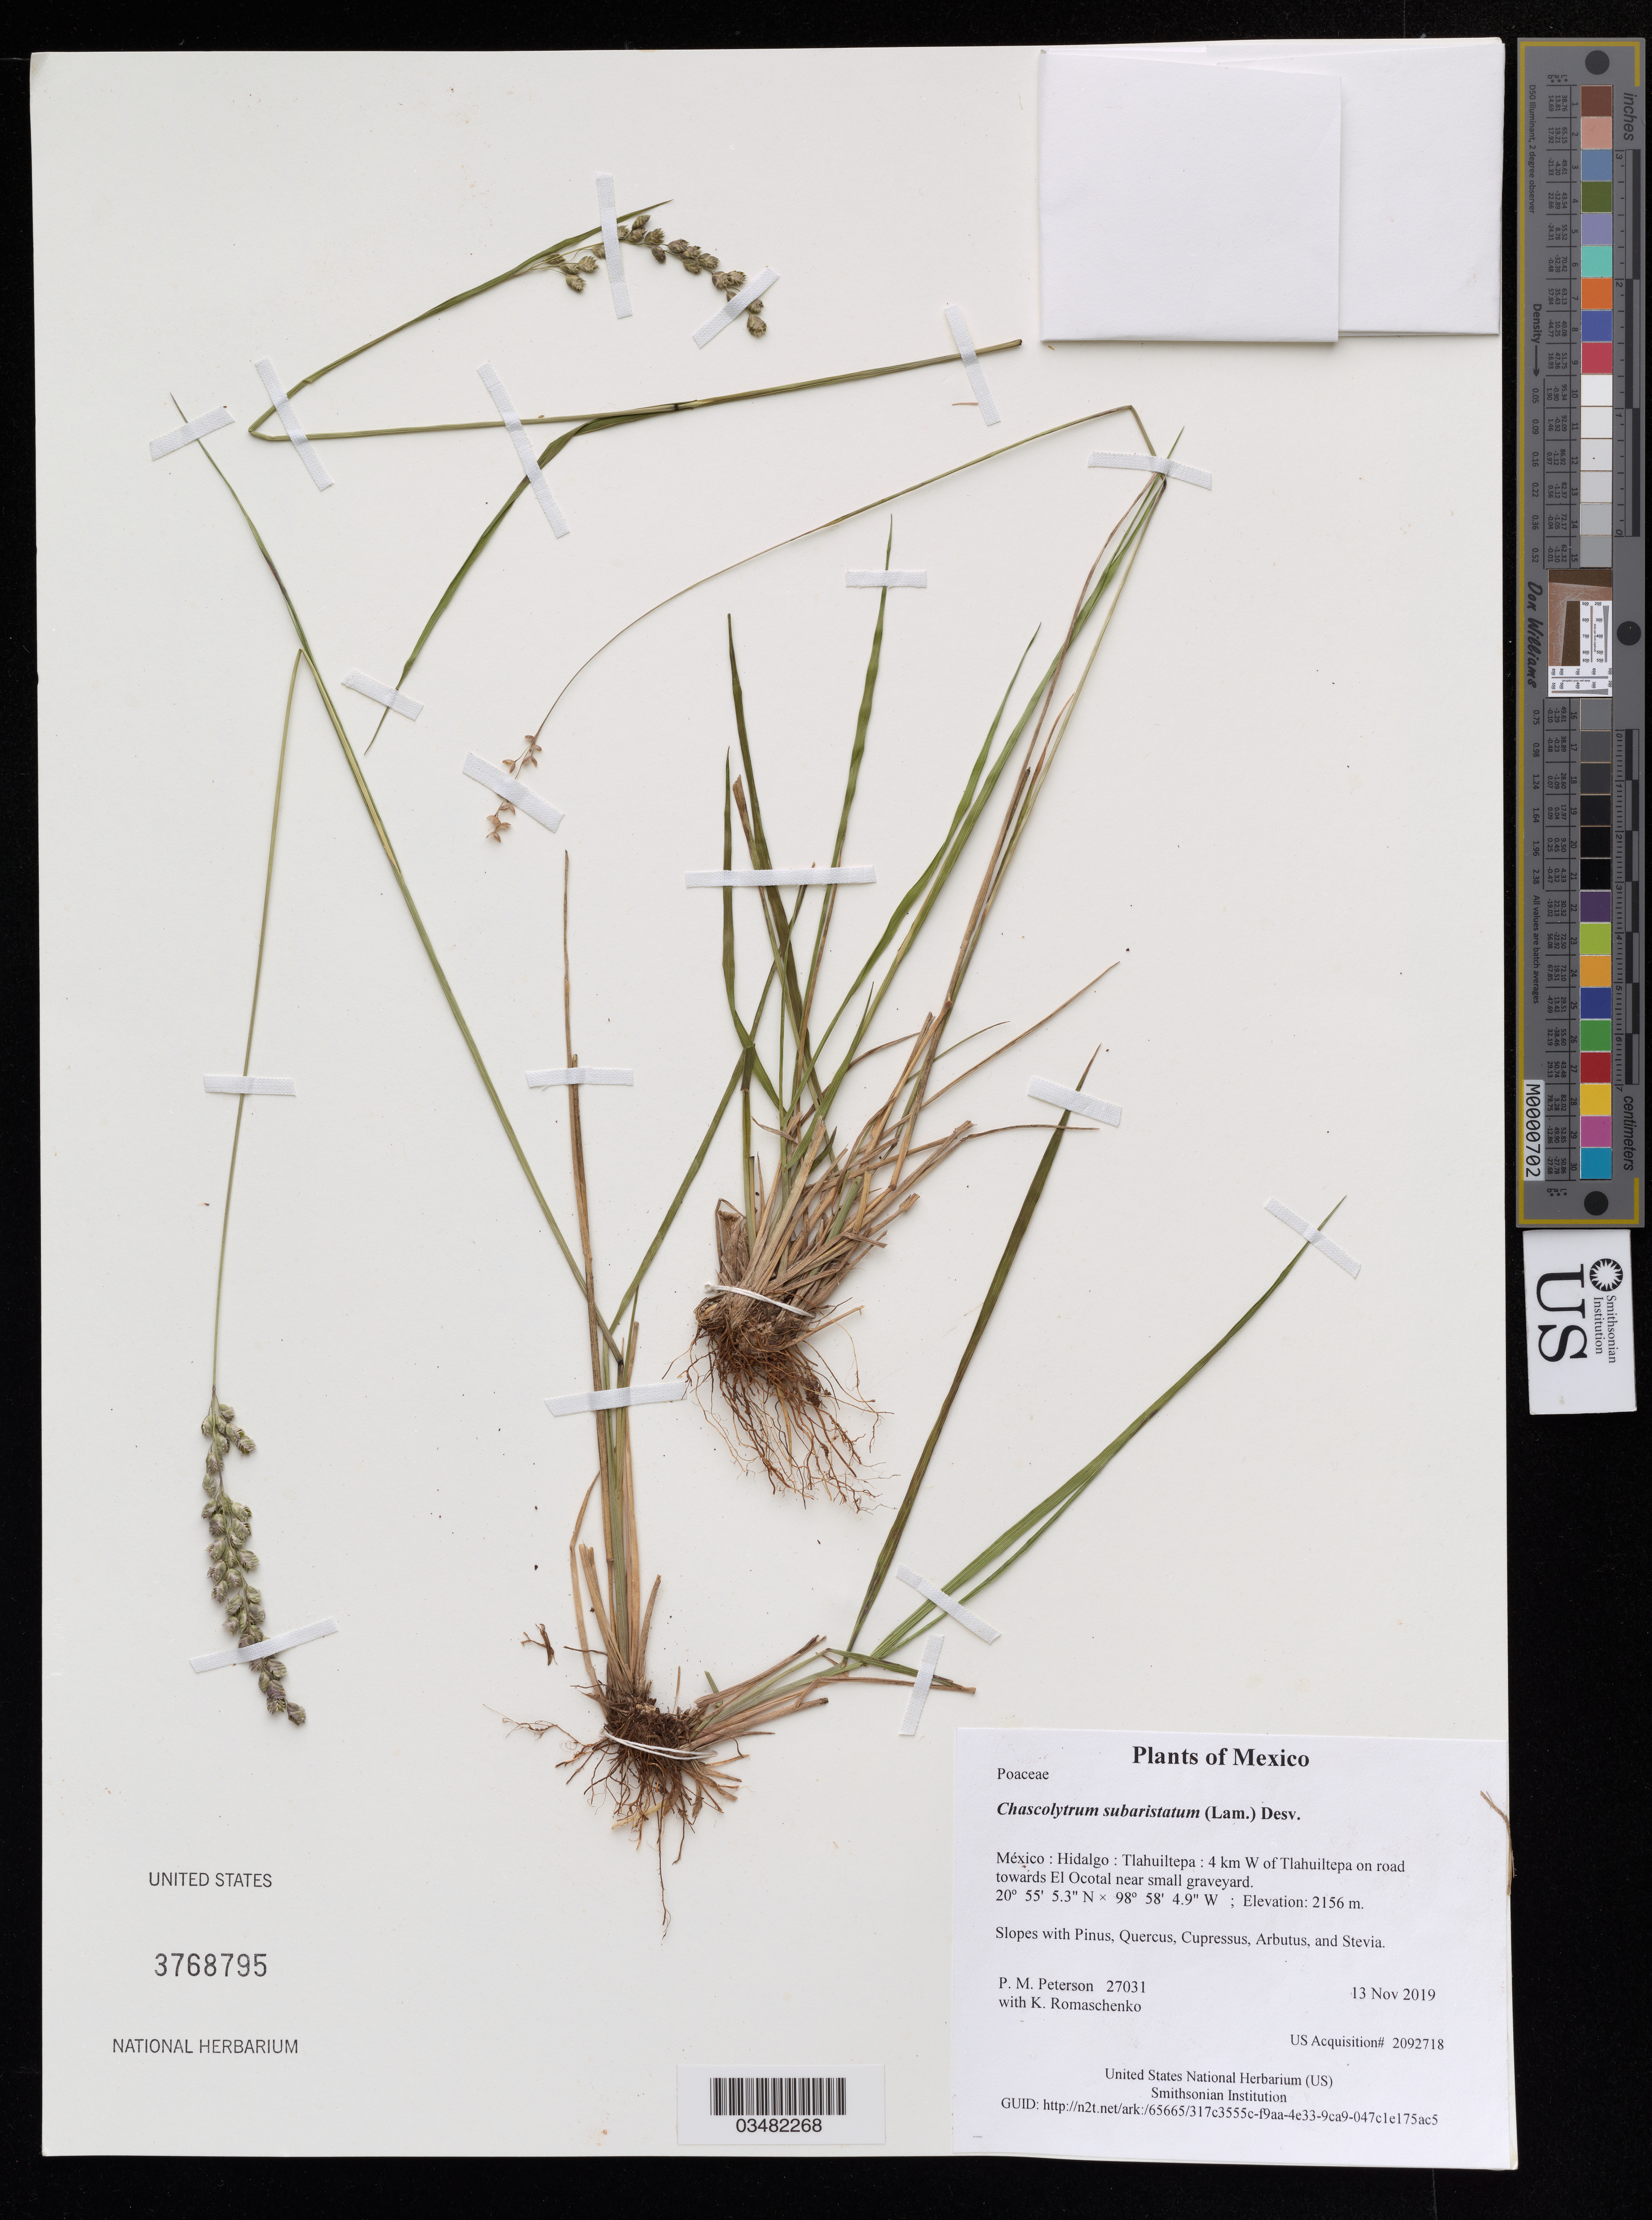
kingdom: Plantae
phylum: Tracheophyta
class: Liliopsida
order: Poales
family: Poaceae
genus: Chascolytrum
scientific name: Chascolytrum subaristatum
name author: (Lam.) Desv.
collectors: P. M. Peterson & K. Romaschenko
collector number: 27031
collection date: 2019-11-13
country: México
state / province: Hidalgo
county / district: Tlahuiltepa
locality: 4 km W of Tlahuiltepa on road towards El Ocotal near small graveyard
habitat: Slopes with Pinus, Quercus, Cupressus, Arbutus, and Stevia.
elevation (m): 2156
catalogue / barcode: US 3768795